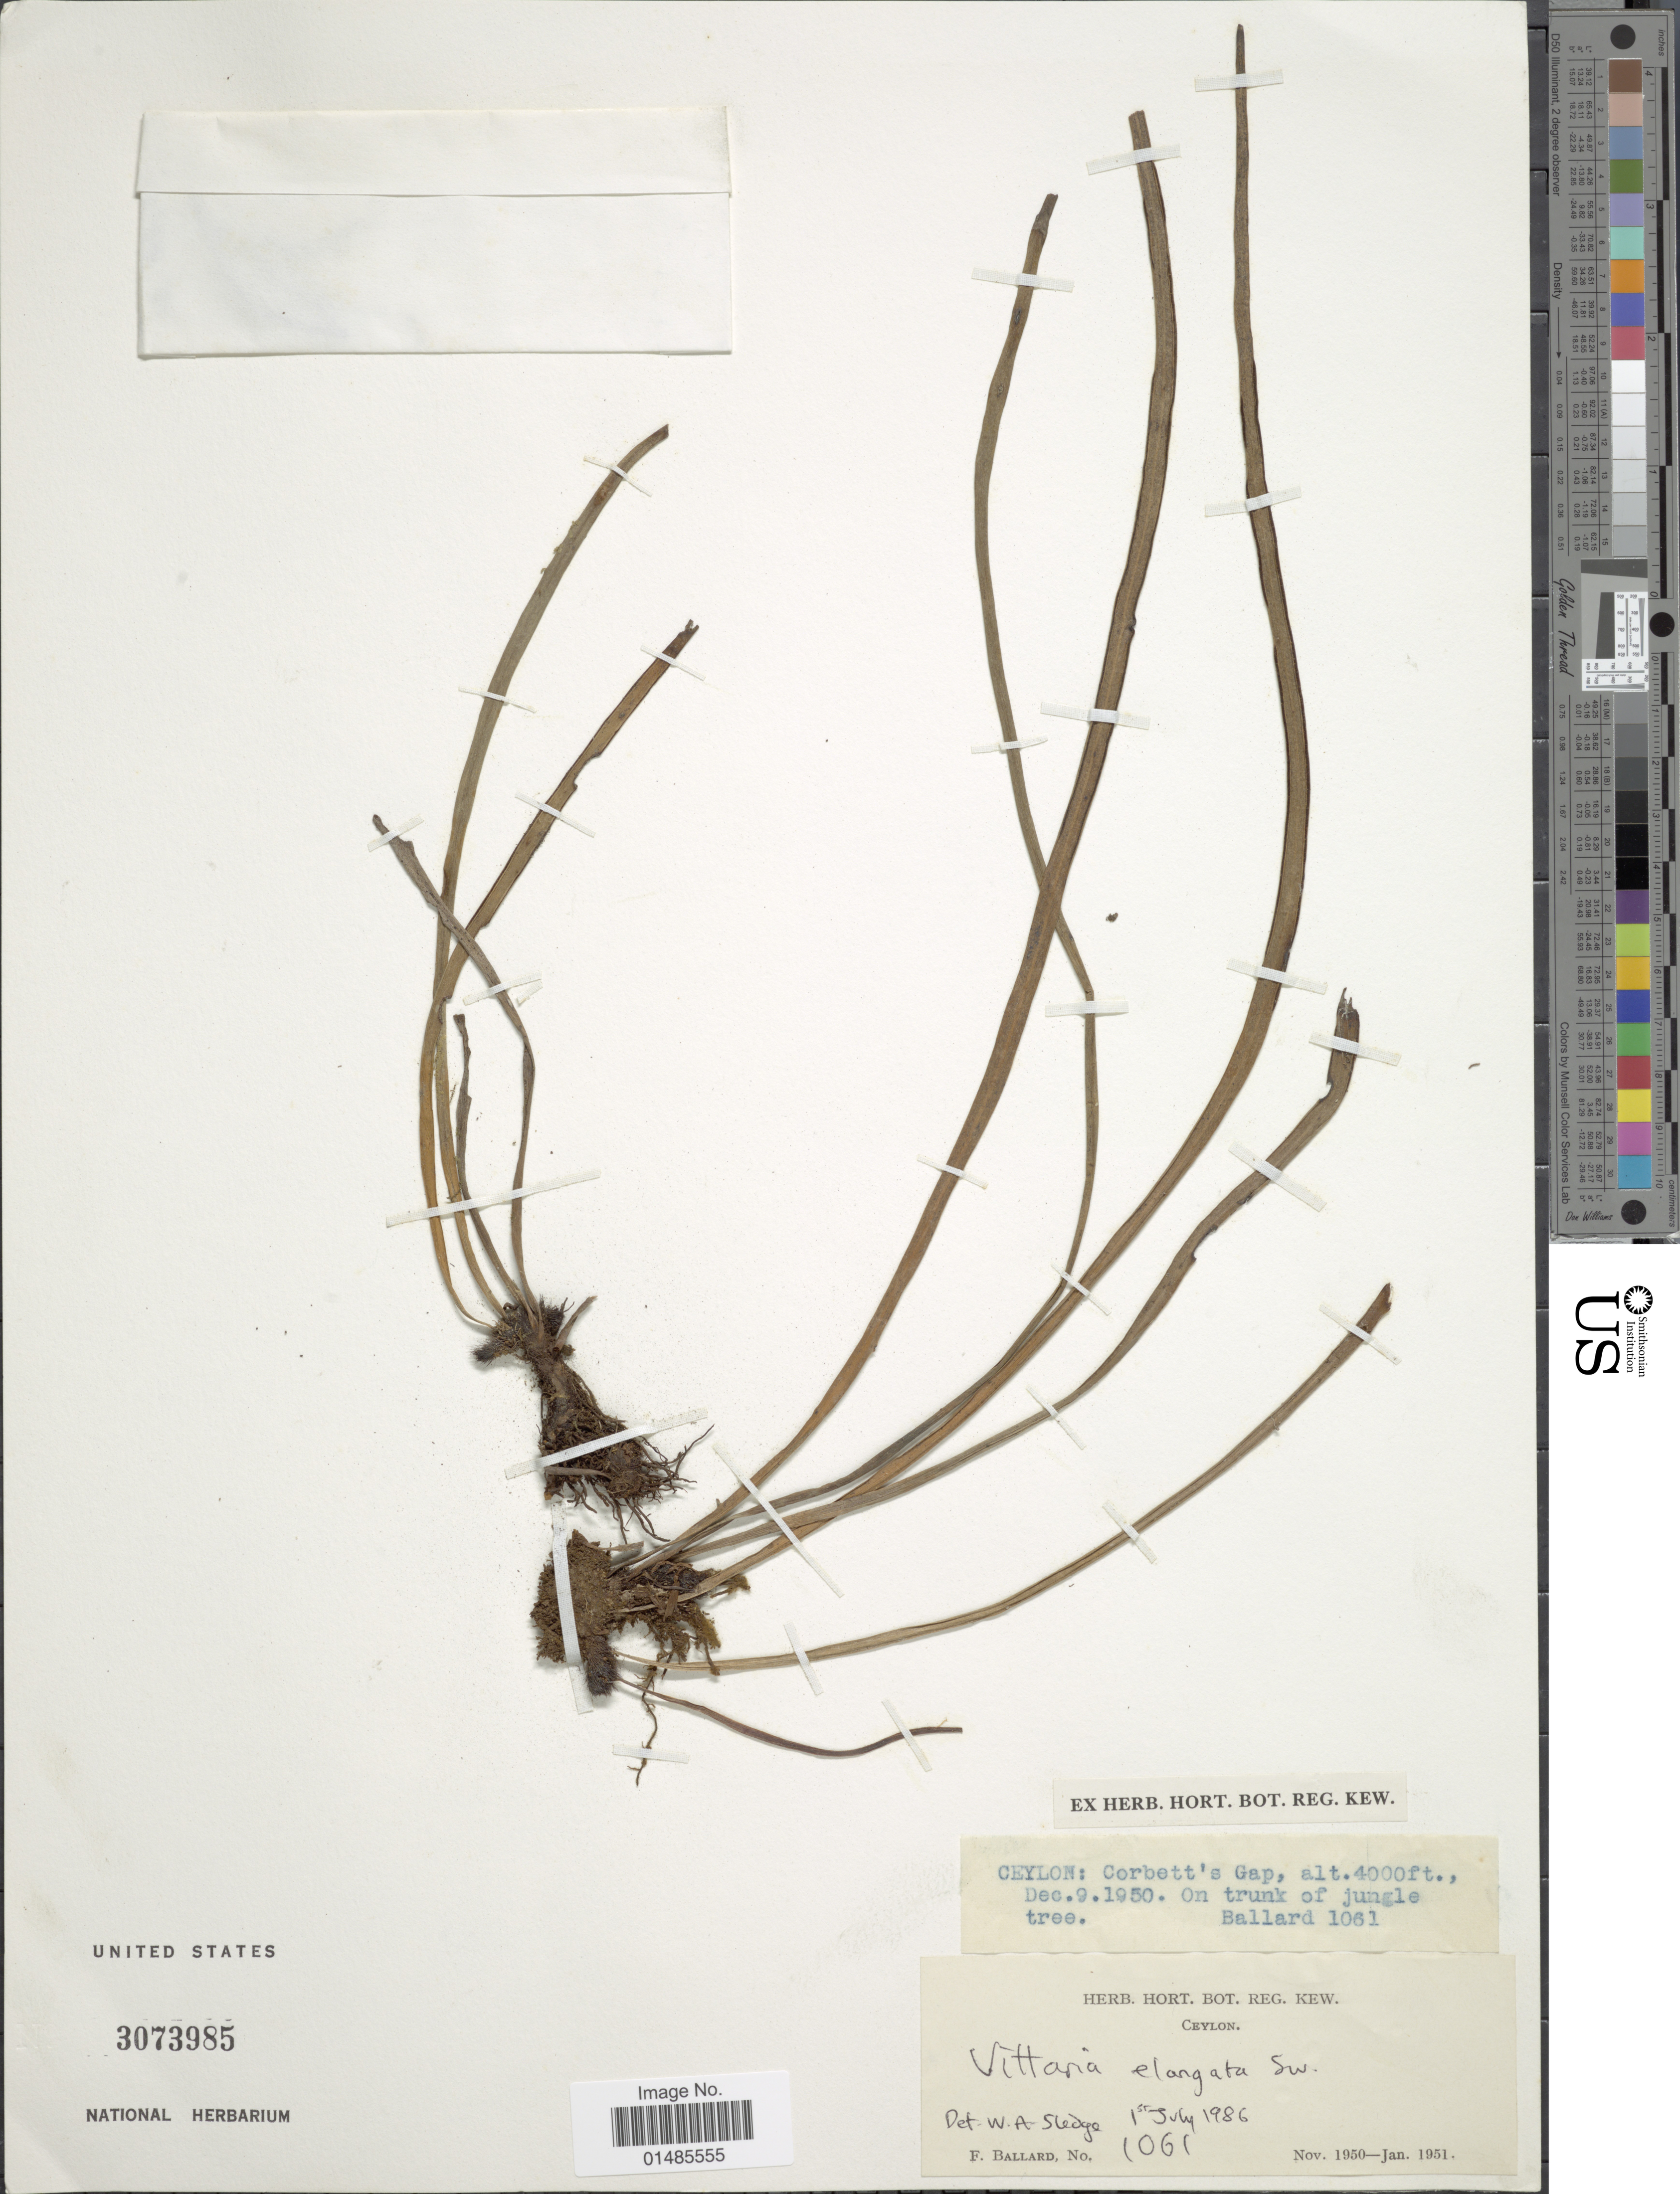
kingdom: Plantae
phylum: Tracheophyta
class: Polypodiopsida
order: Polypodiales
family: Pteridaceae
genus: Haplopteris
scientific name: Haplopteris elongata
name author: (Sw.) Crane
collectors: F. Ballard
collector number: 1061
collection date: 1950-12-09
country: Sri Lanka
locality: Ceylon: Corbett's Gap.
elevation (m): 1219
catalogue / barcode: US 3073985